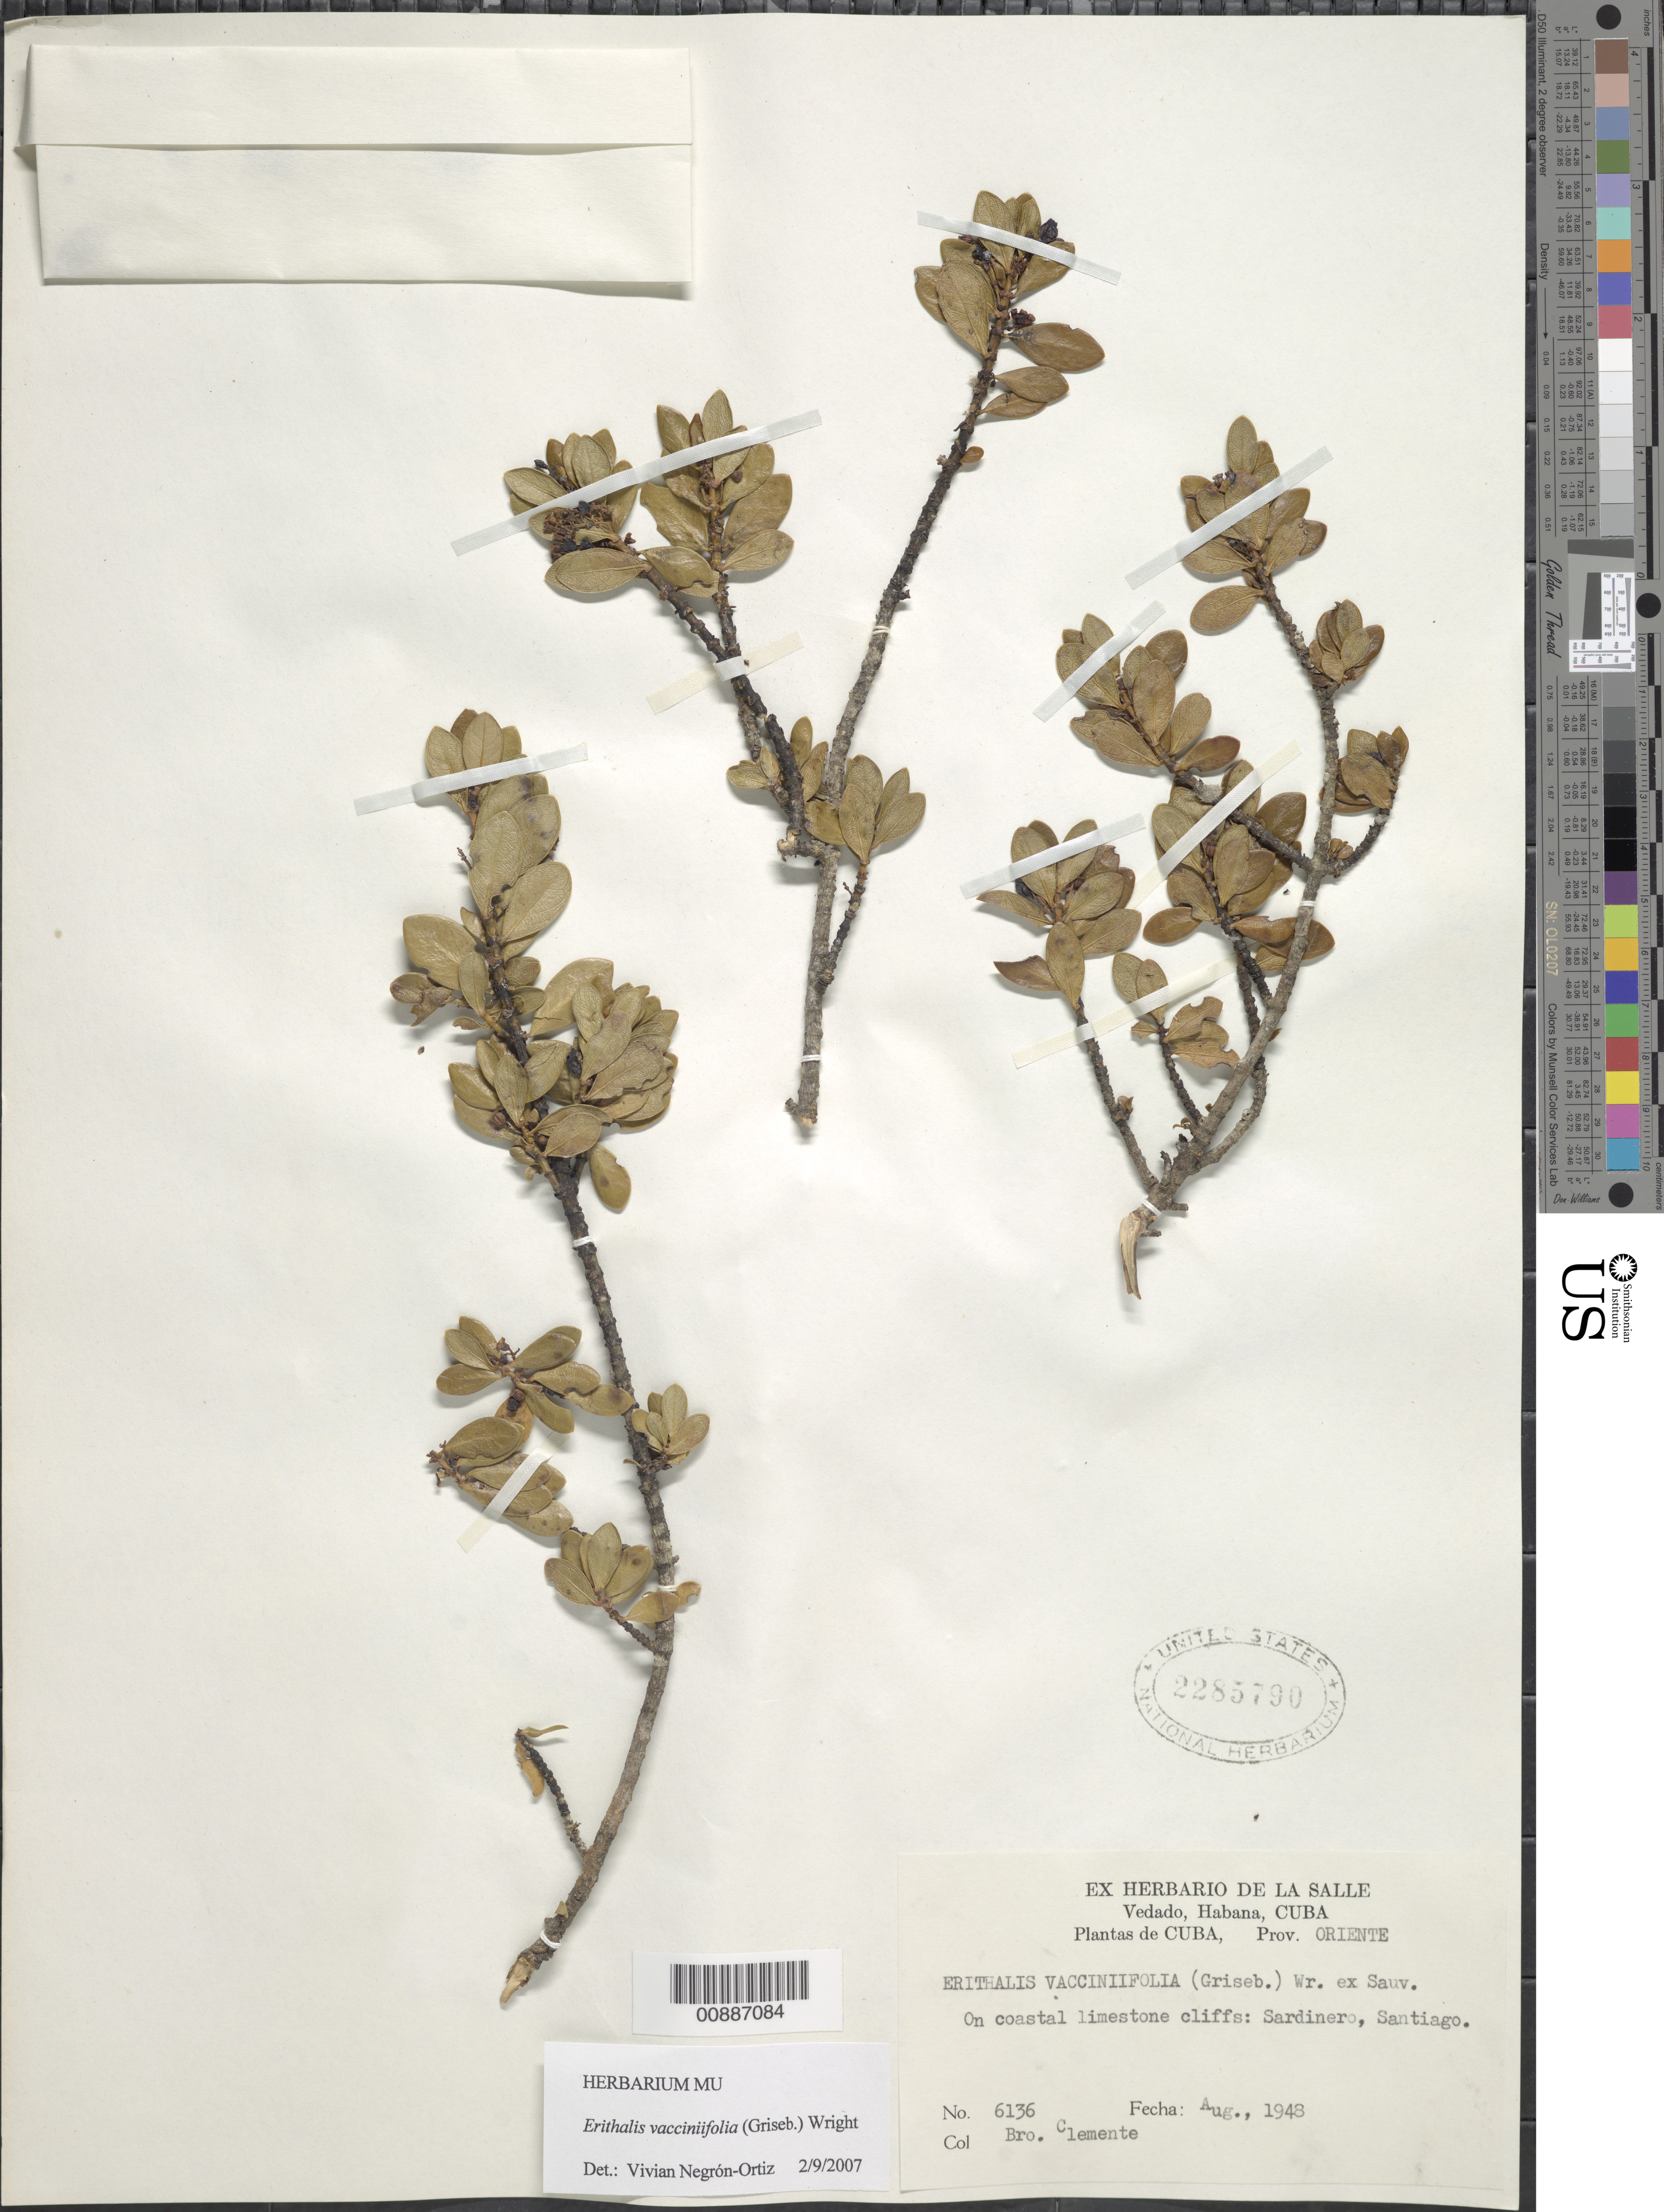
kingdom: Plantae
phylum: Tracheophyta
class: Magnoliopsida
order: Gentianales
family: Rubiaceae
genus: Erithalis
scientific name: Erithalis vacciniifolia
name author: (Griseb.) C. Wright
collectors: Bro. Clemente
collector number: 6136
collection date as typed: Aug 1948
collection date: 1948-08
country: Cuba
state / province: Oriente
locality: Coastal cliffs: Sardinero, Santiago.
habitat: On coastal limestone cliffs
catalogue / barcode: US 2285790